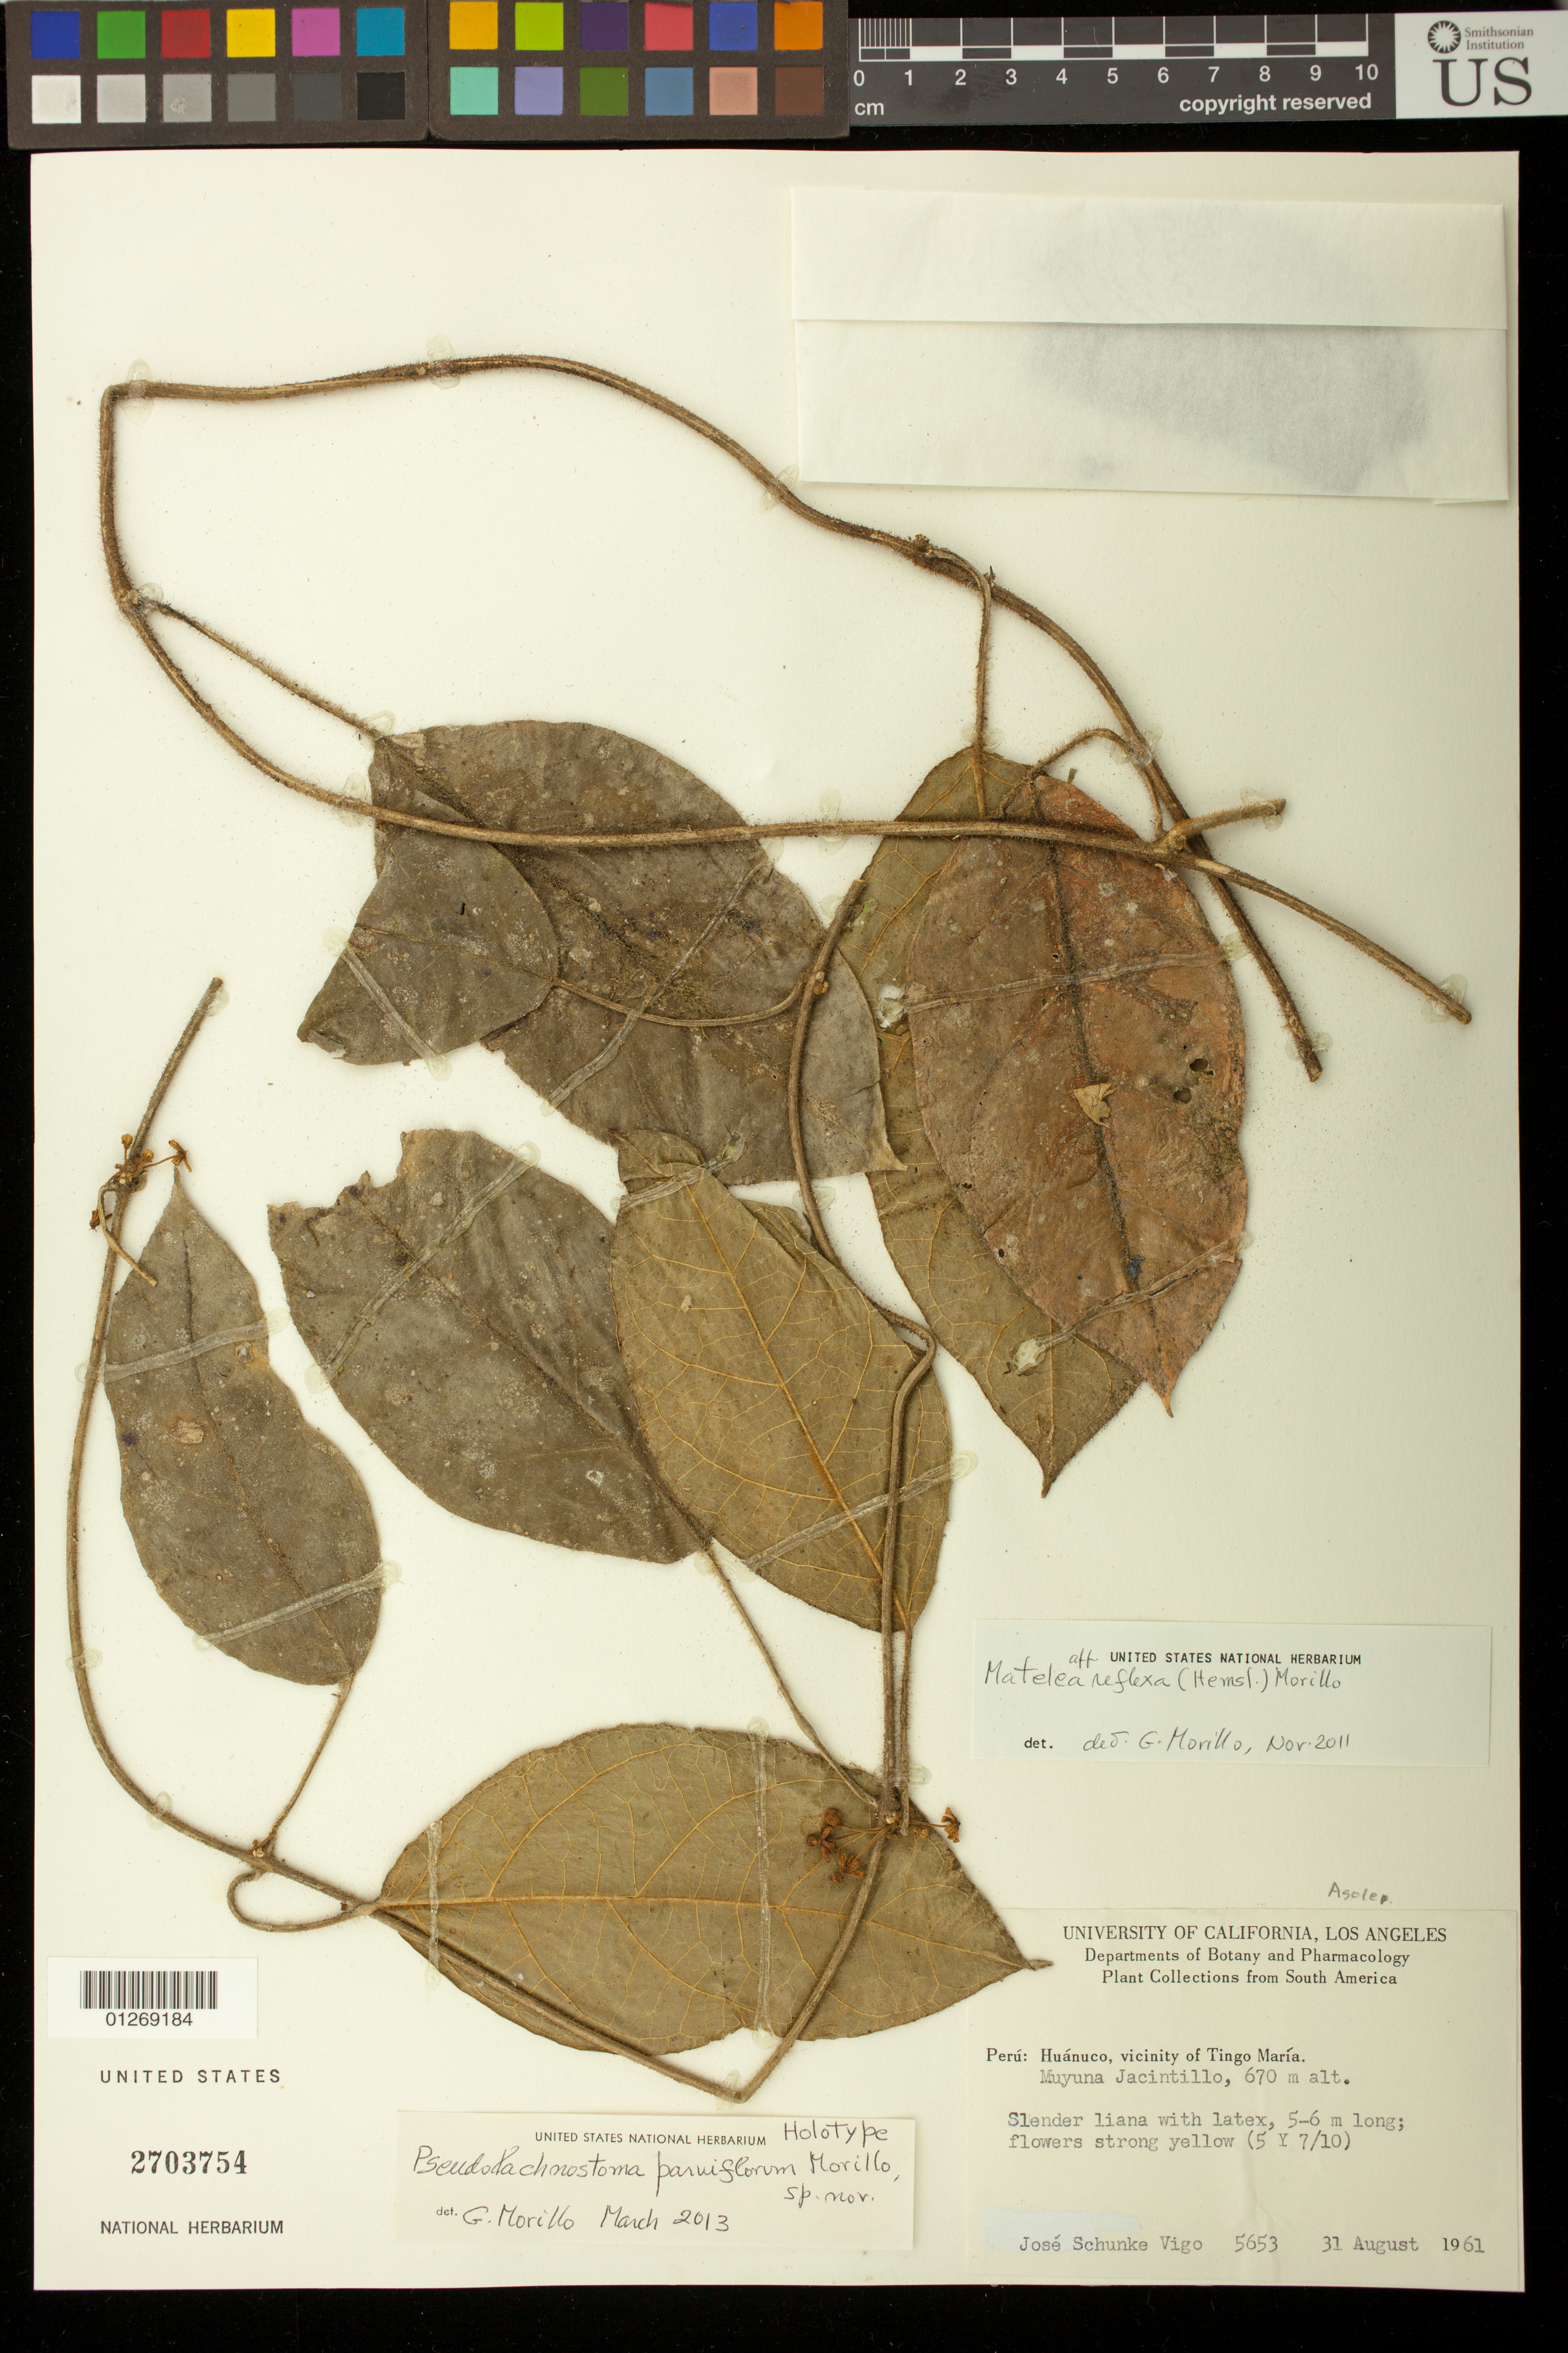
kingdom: Plantae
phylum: Tracheophyta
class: Magnoliopsida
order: Gentianales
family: Apocynaceae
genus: Pseudolachnostoma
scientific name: Pseudolachnostoma parviflorum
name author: Morillo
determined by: Morillo, G.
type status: Holotype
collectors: J. Schunke Vigo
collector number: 5653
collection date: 1961-08-31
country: Peru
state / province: Huánuco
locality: Huánuco, vicinity of Tingo Mariá. Muyuna Jacintillo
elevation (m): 670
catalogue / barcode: US 2703754